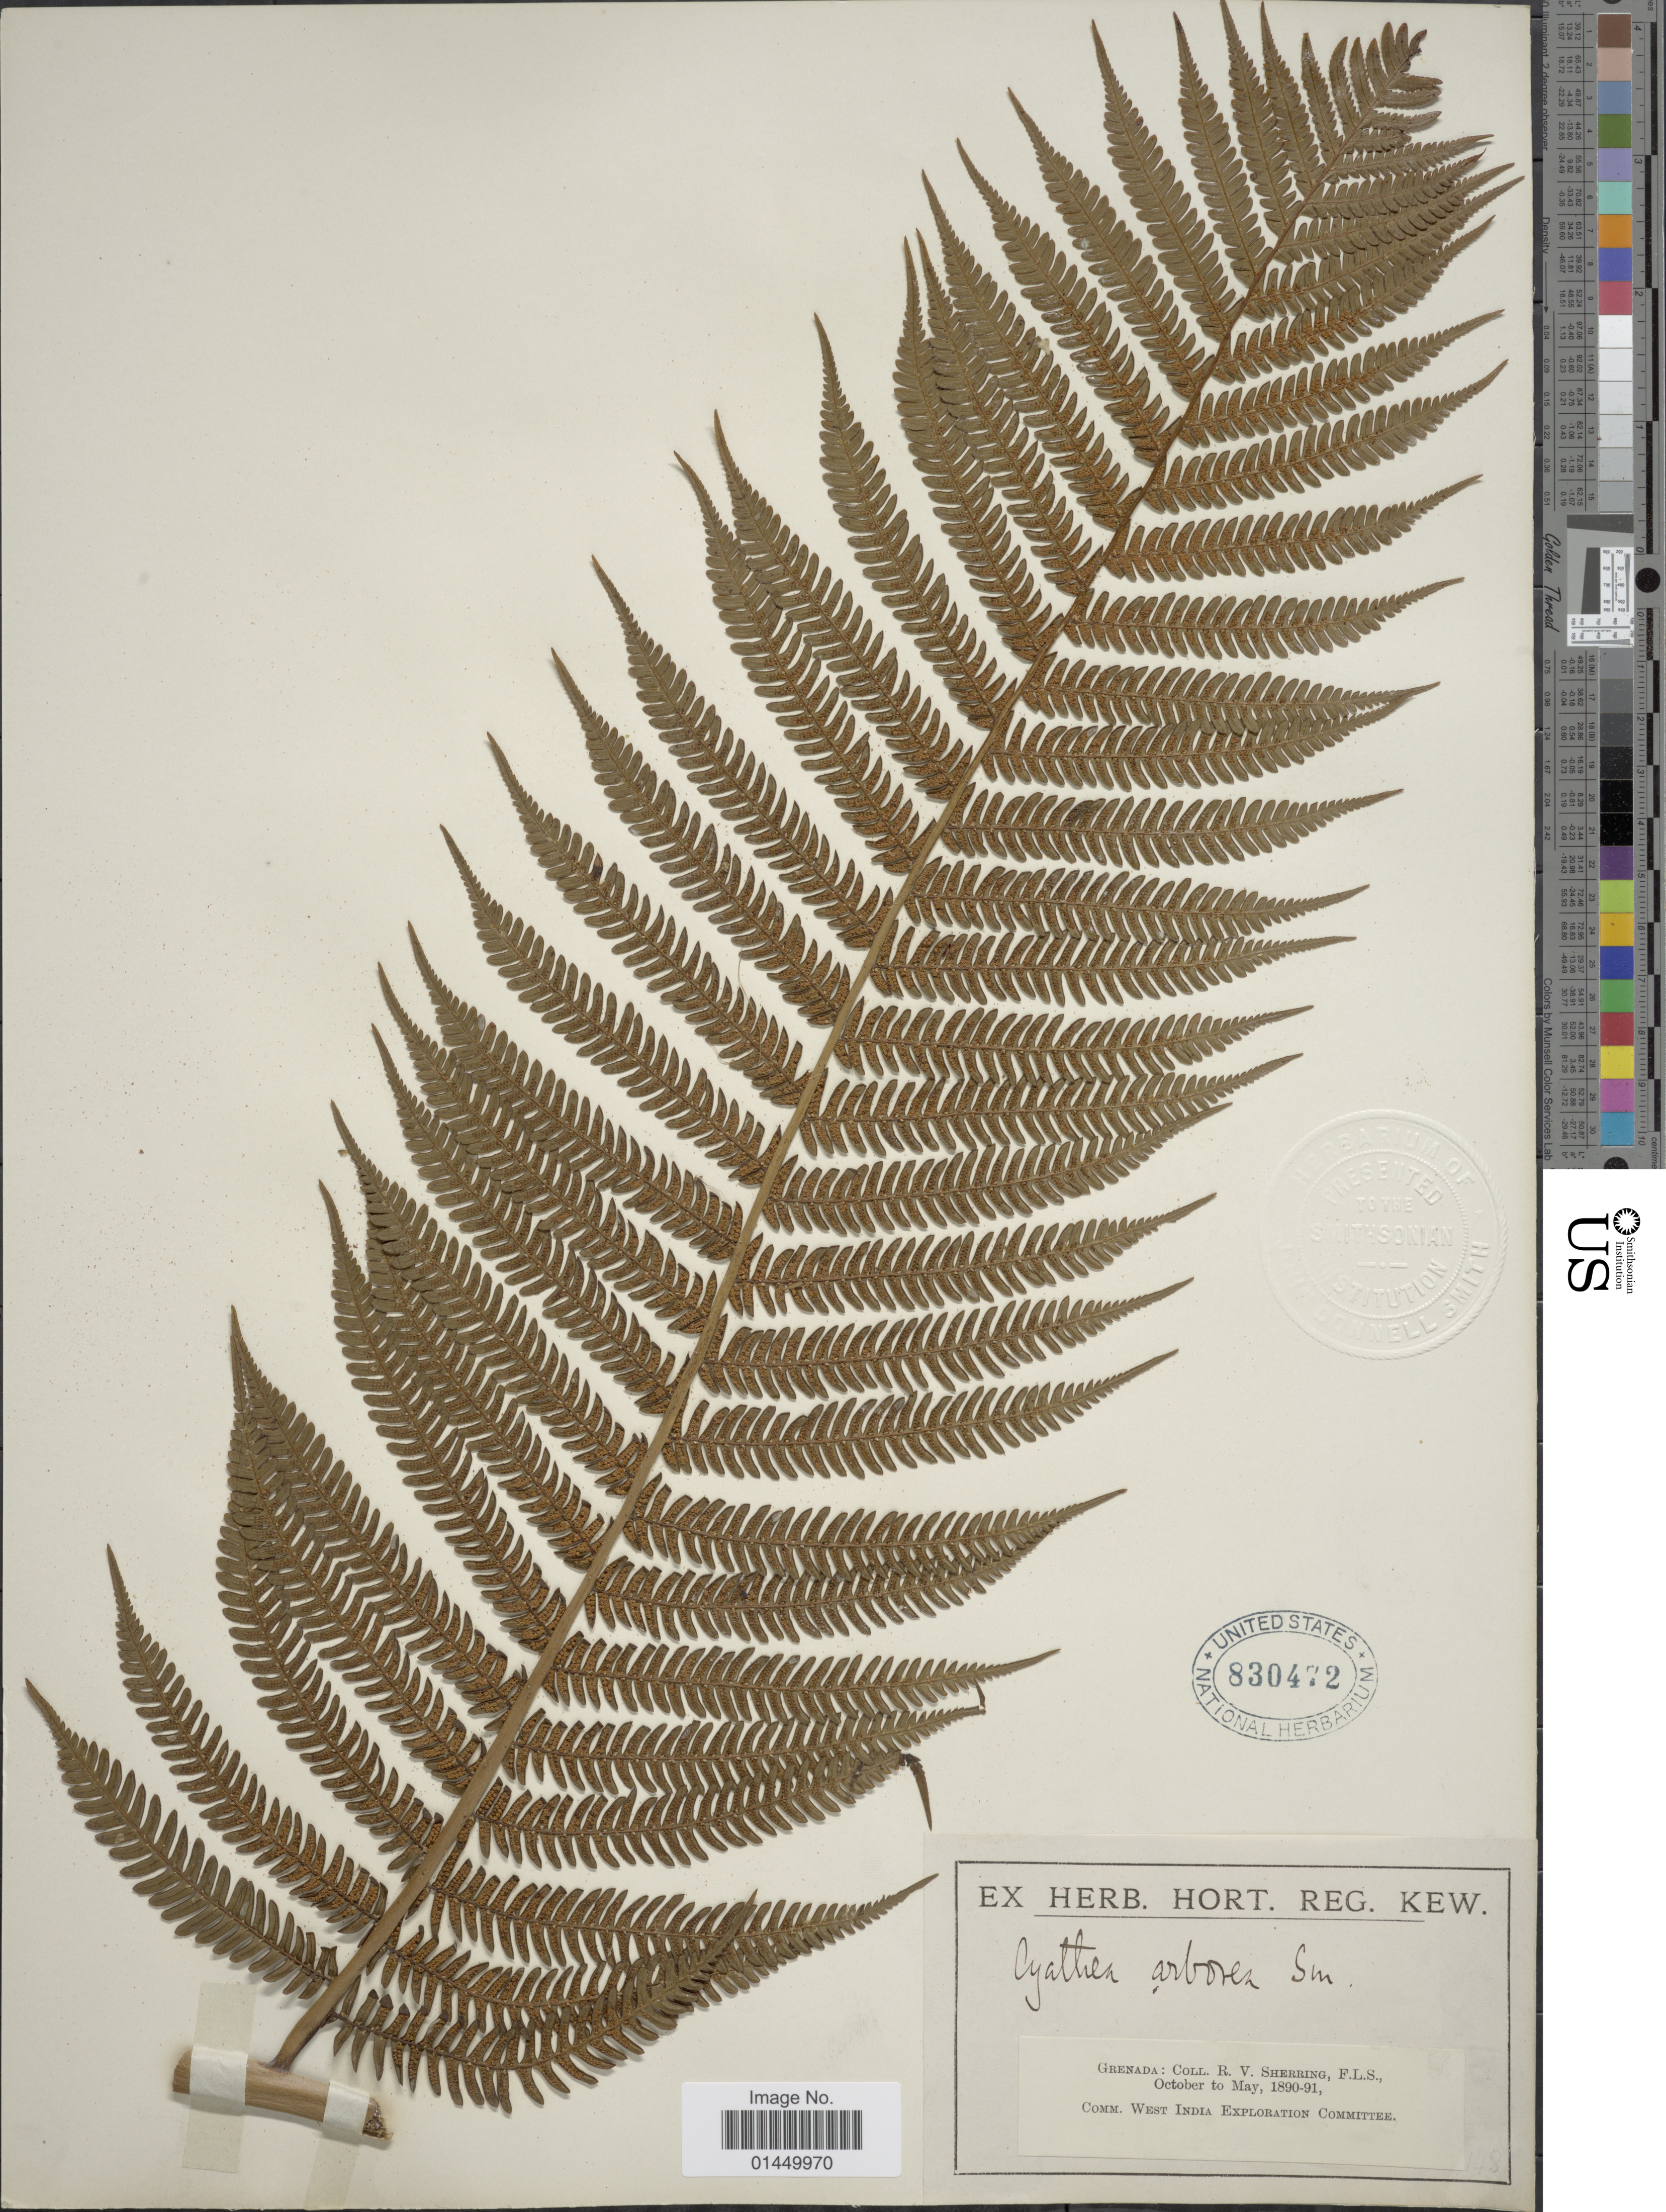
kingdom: Plantae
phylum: Tracheophyta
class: Polypodiopsida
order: Cyatheales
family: Cyatheaceae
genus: Cyathea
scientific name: Cyathea arborea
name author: (L.) Sm.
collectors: R. Sherring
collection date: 1890-10/1891-05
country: Grenada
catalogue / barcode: US 830472